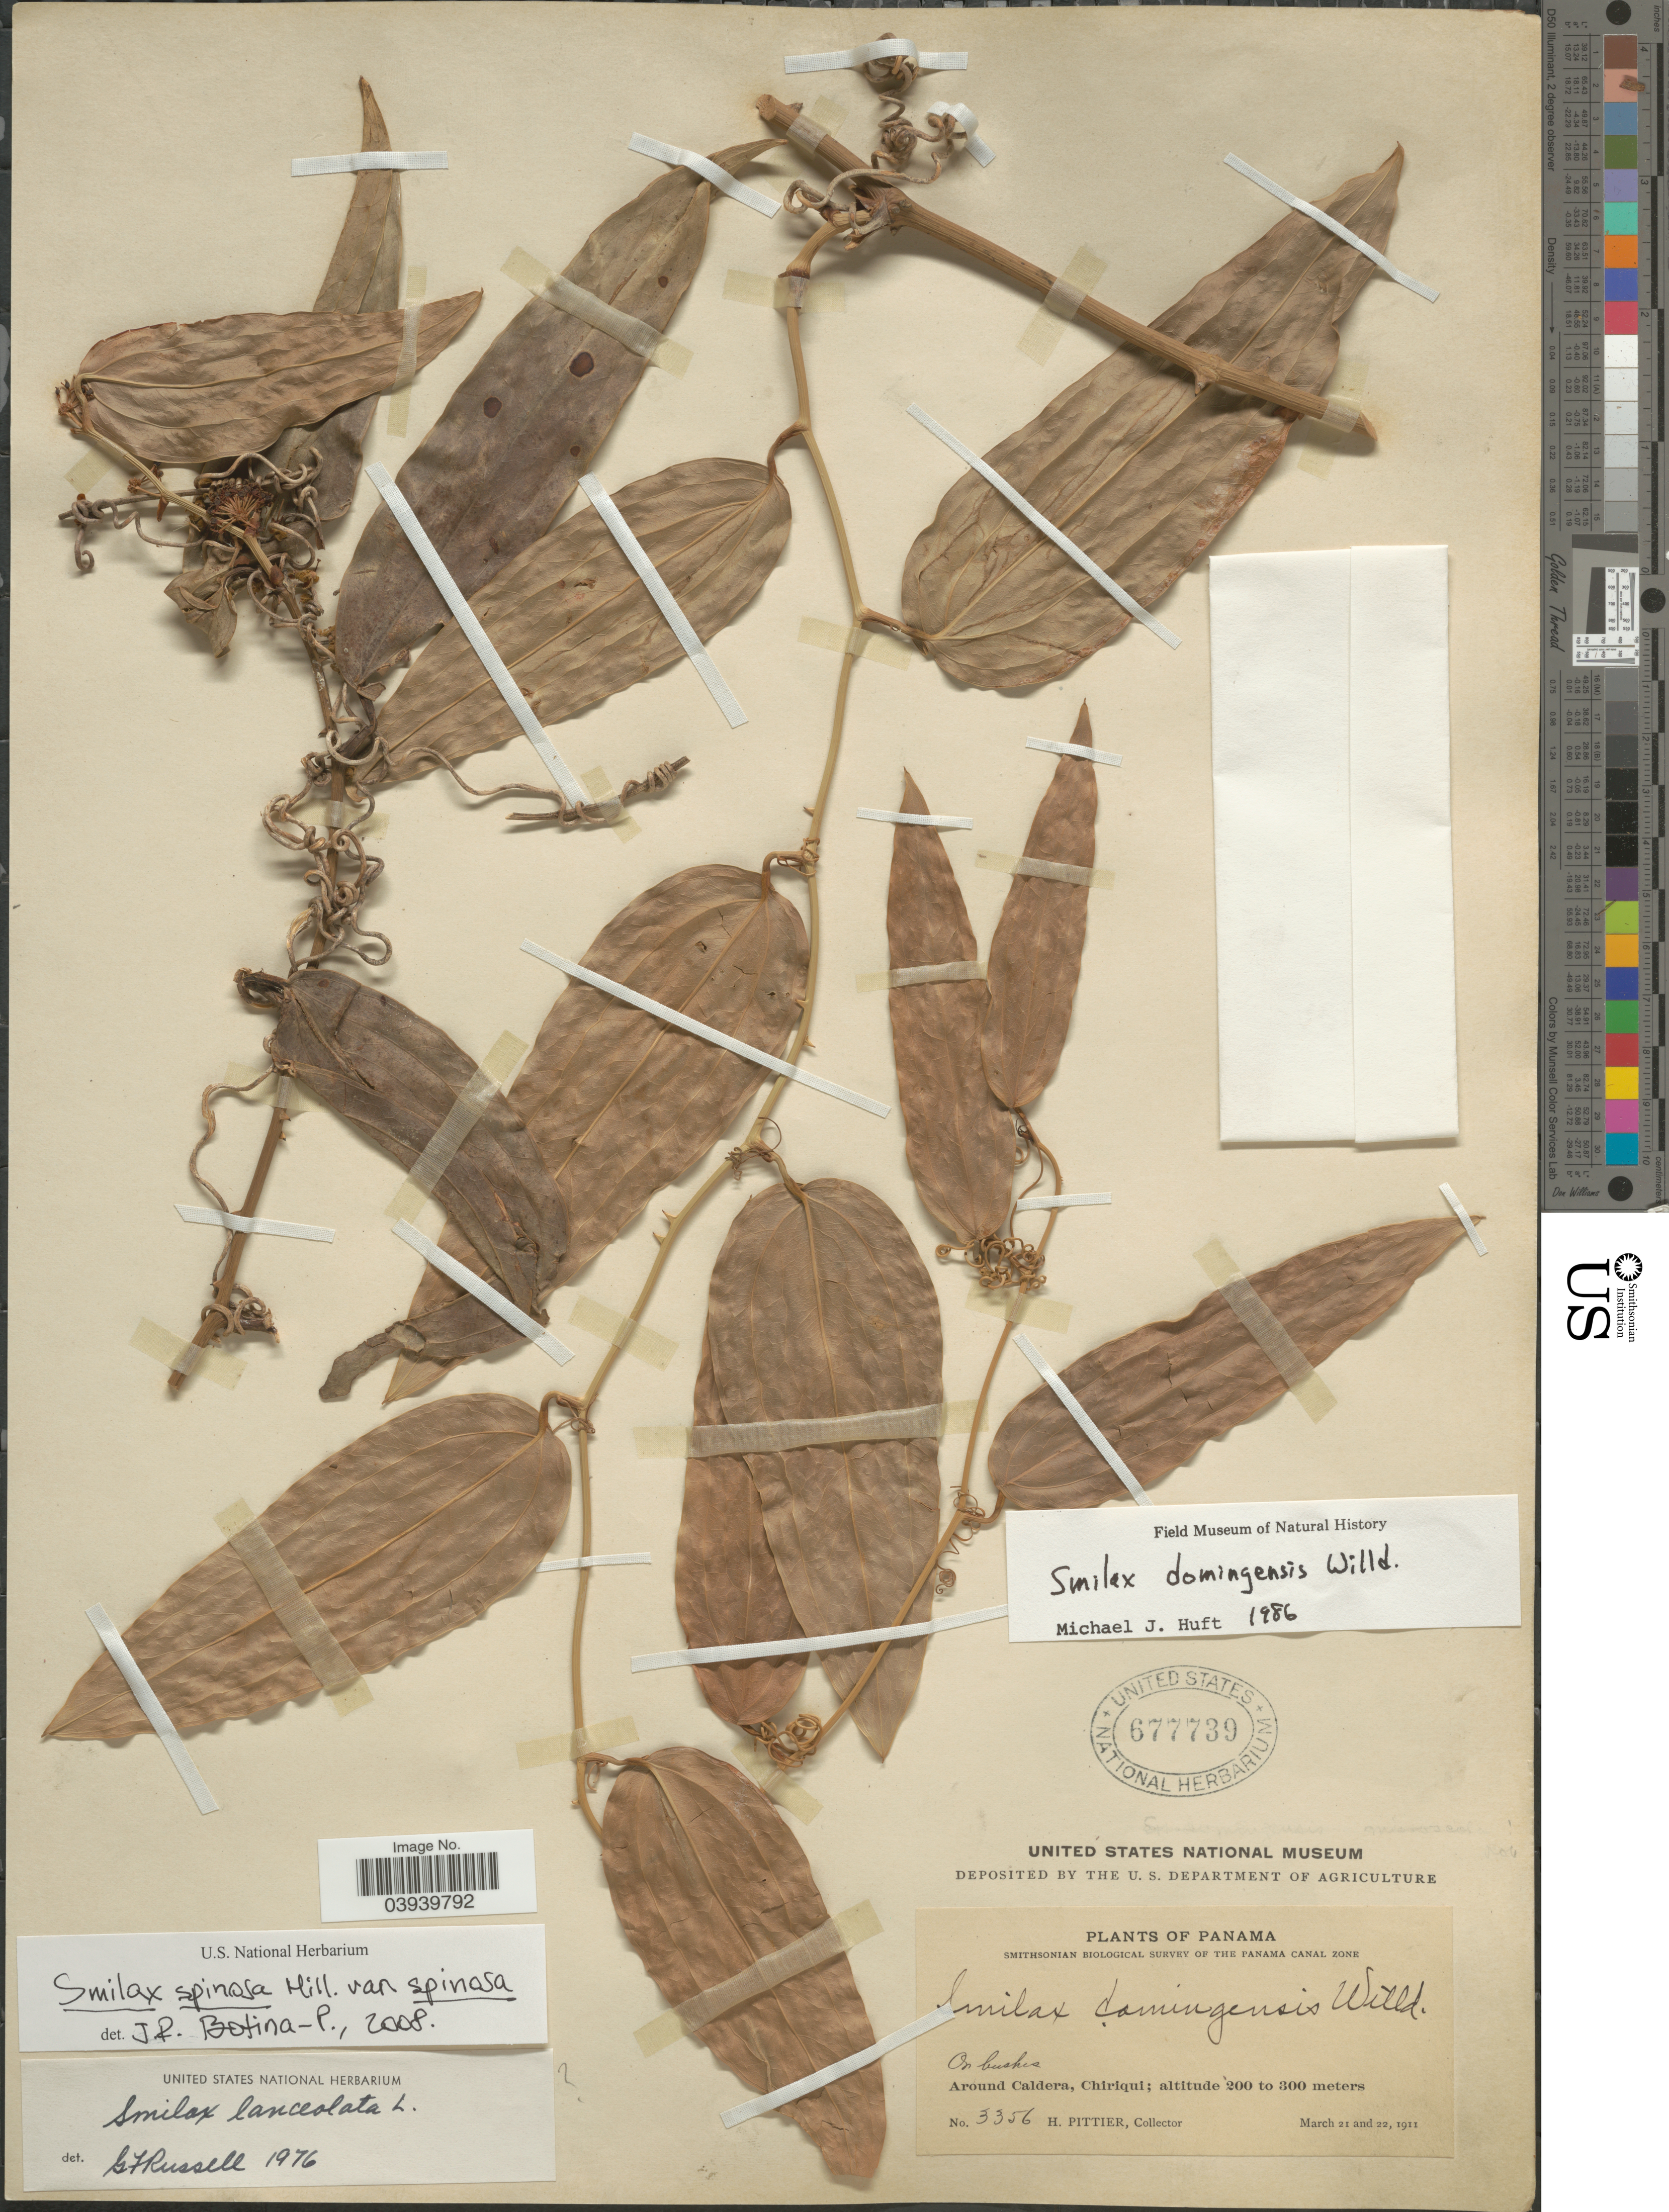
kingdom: Plantae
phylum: Tracheophyta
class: Liliopsida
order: Liliales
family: Smilacaceae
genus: Smilax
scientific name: Smilax spinosa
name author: Mill.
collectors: H. F. Pittier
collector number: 3356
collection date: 1911-03-21/1911-03-22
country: Panama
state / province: Chiriqui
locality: The Panama Canal Zone. Around Caldera.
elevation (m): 200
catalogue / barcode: US 677739